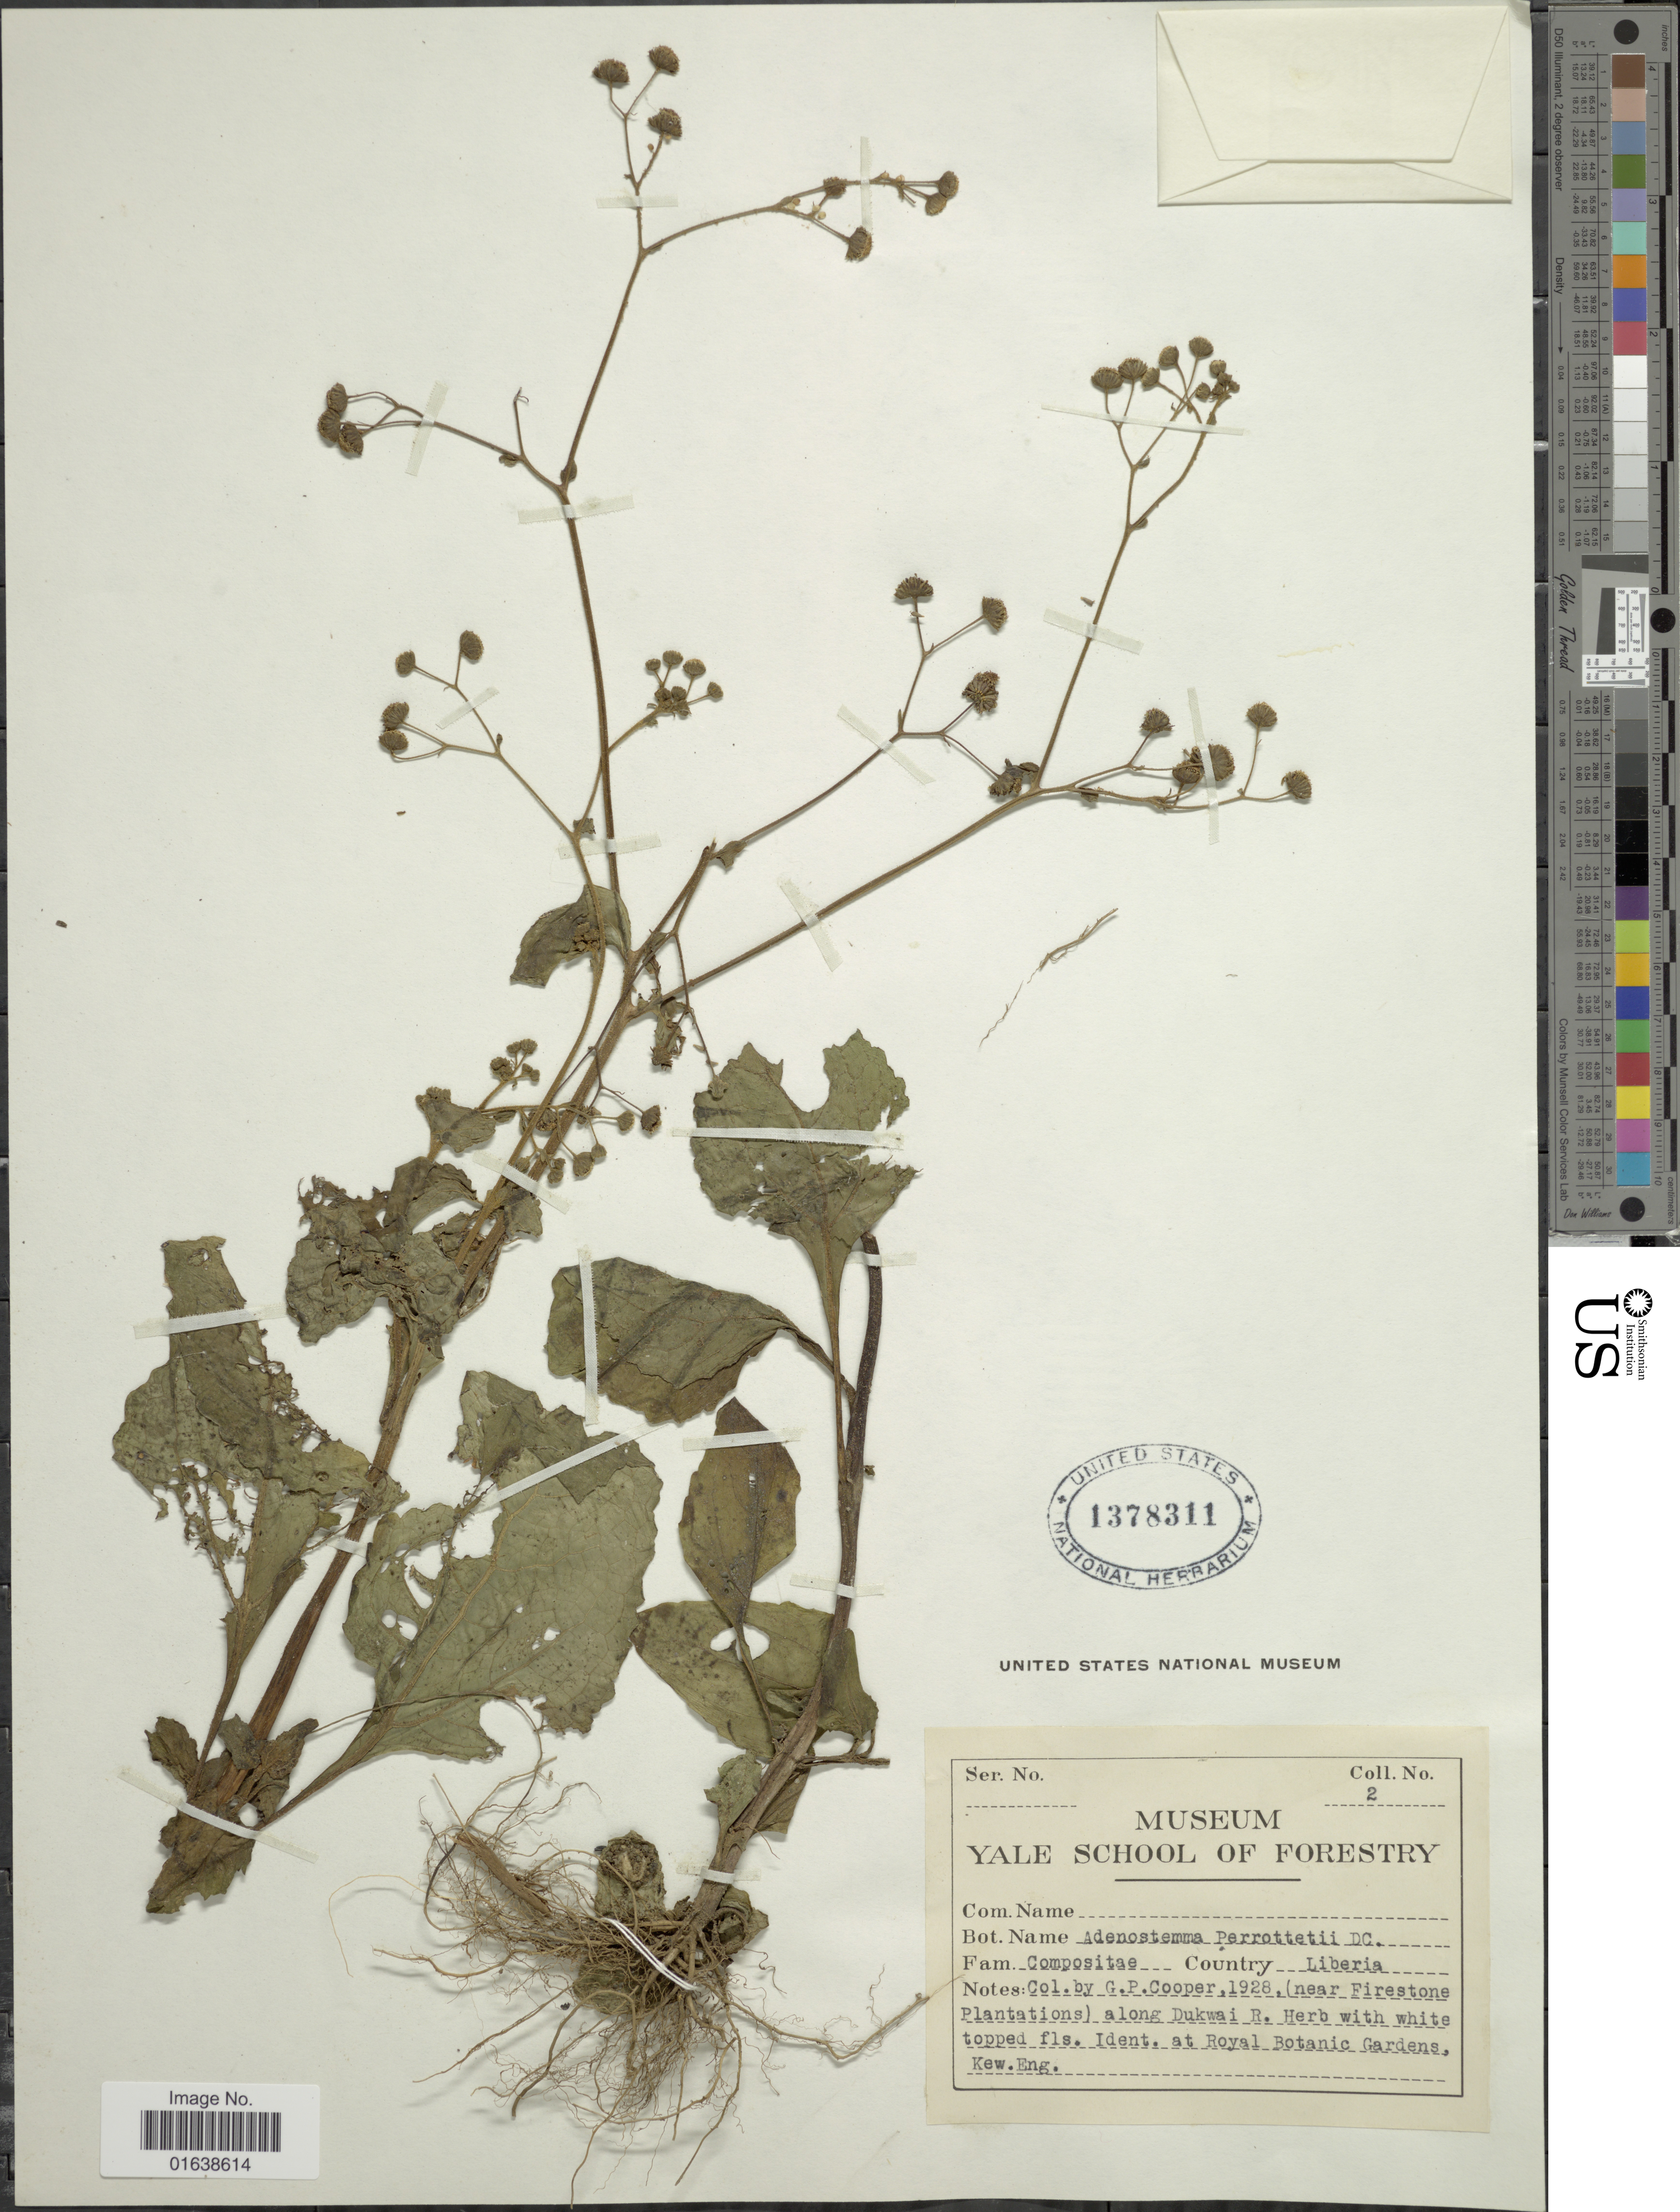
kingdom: Plantae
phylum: Tracheophyta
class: Magnoliopsida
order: Asterales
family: Asteraceae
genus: Adenostemma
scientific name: Adenostemma perrottetii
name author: DC.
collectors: G. Cooper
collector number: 2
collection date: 1928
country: Liberia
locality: Liberia. Near Firestone Plantations. along Dukwai R. Herb with white topped fls.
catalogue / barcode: US 1378311